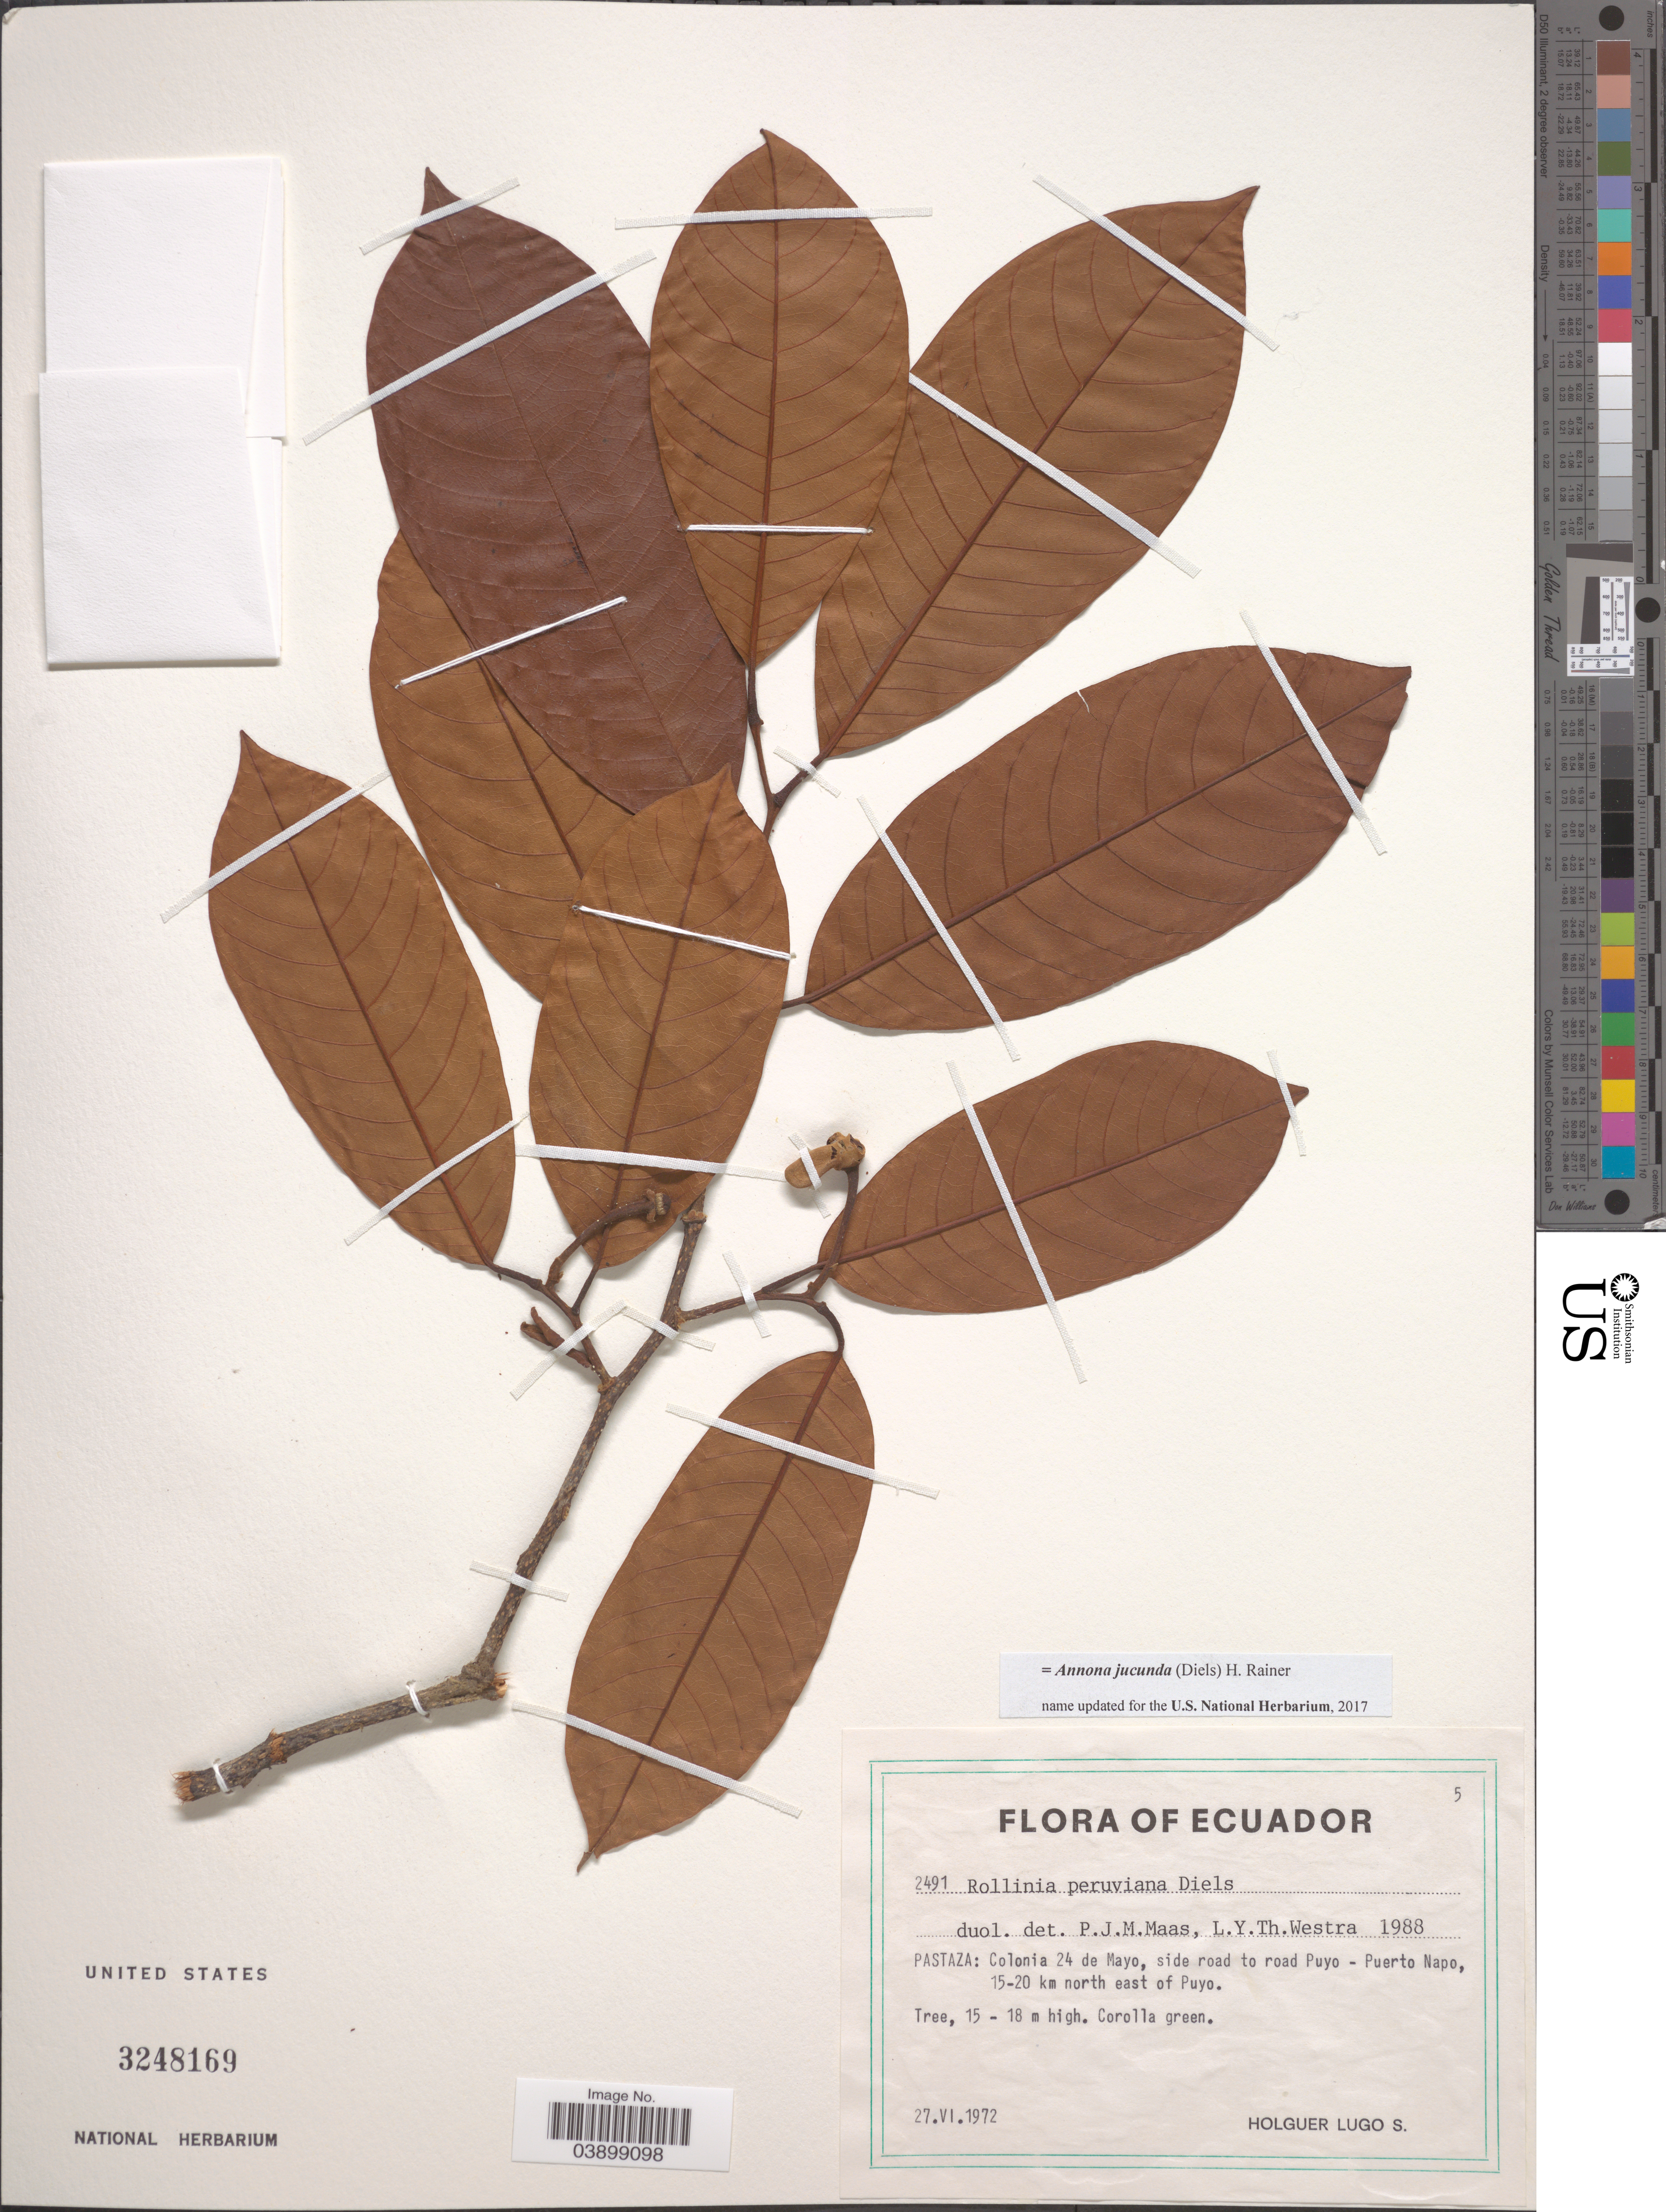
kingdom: Plantae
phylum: Tracheophyta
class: Magnoliopsida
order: Magnoliales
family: Annonaceae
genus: Annona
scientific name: Annona jucunda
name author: (Diels) H. Rainer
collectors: H. Lugo S.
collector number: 2491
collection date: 1972-06-27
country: Ecuador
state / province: Pastaza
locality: Colonia 24 de Mayo, side road to road Puyo - Puerto Napo, 15-20 km north east of Puyo.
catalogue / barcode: US 3248169